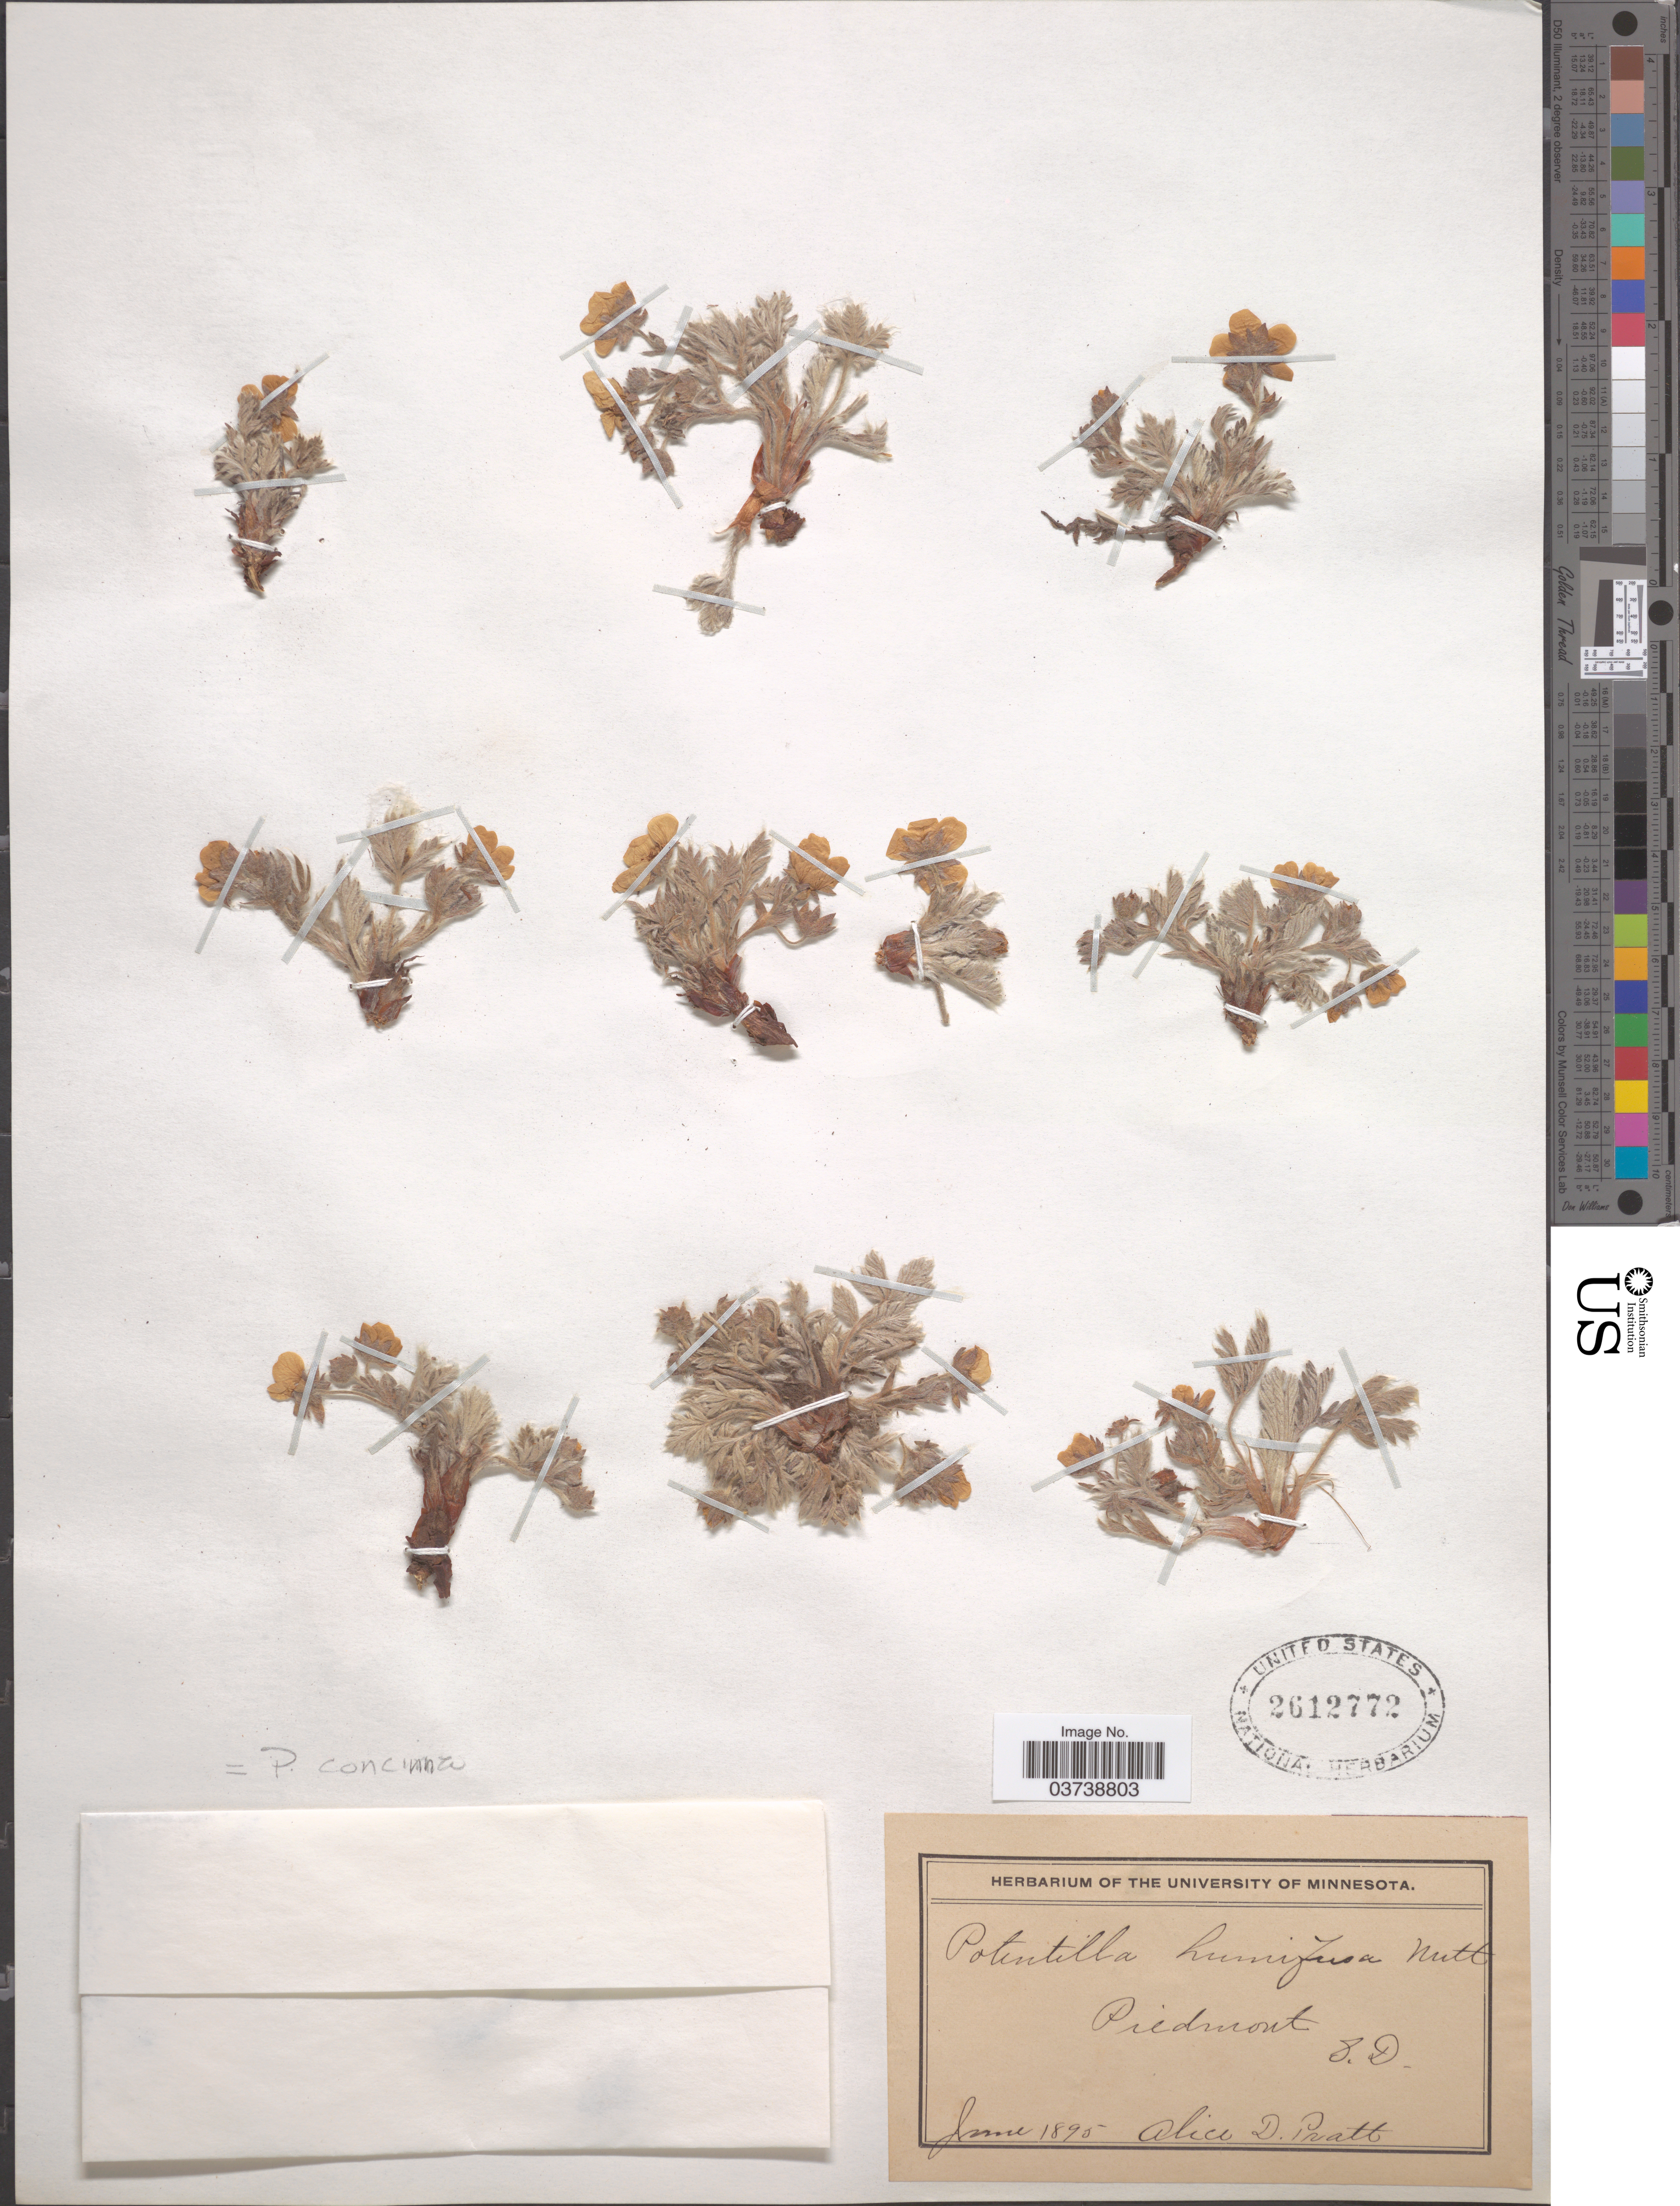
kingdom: Plantae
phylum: Tracheophyta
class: Magnoliopsida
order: Rosales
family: Rosaceae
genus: Potentilla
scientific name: Potentilla concinna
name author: Richardson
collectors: A. Pratt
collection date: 1895-06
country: United States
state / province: South Dakota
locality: Piedmont.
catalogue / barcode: US 2612772